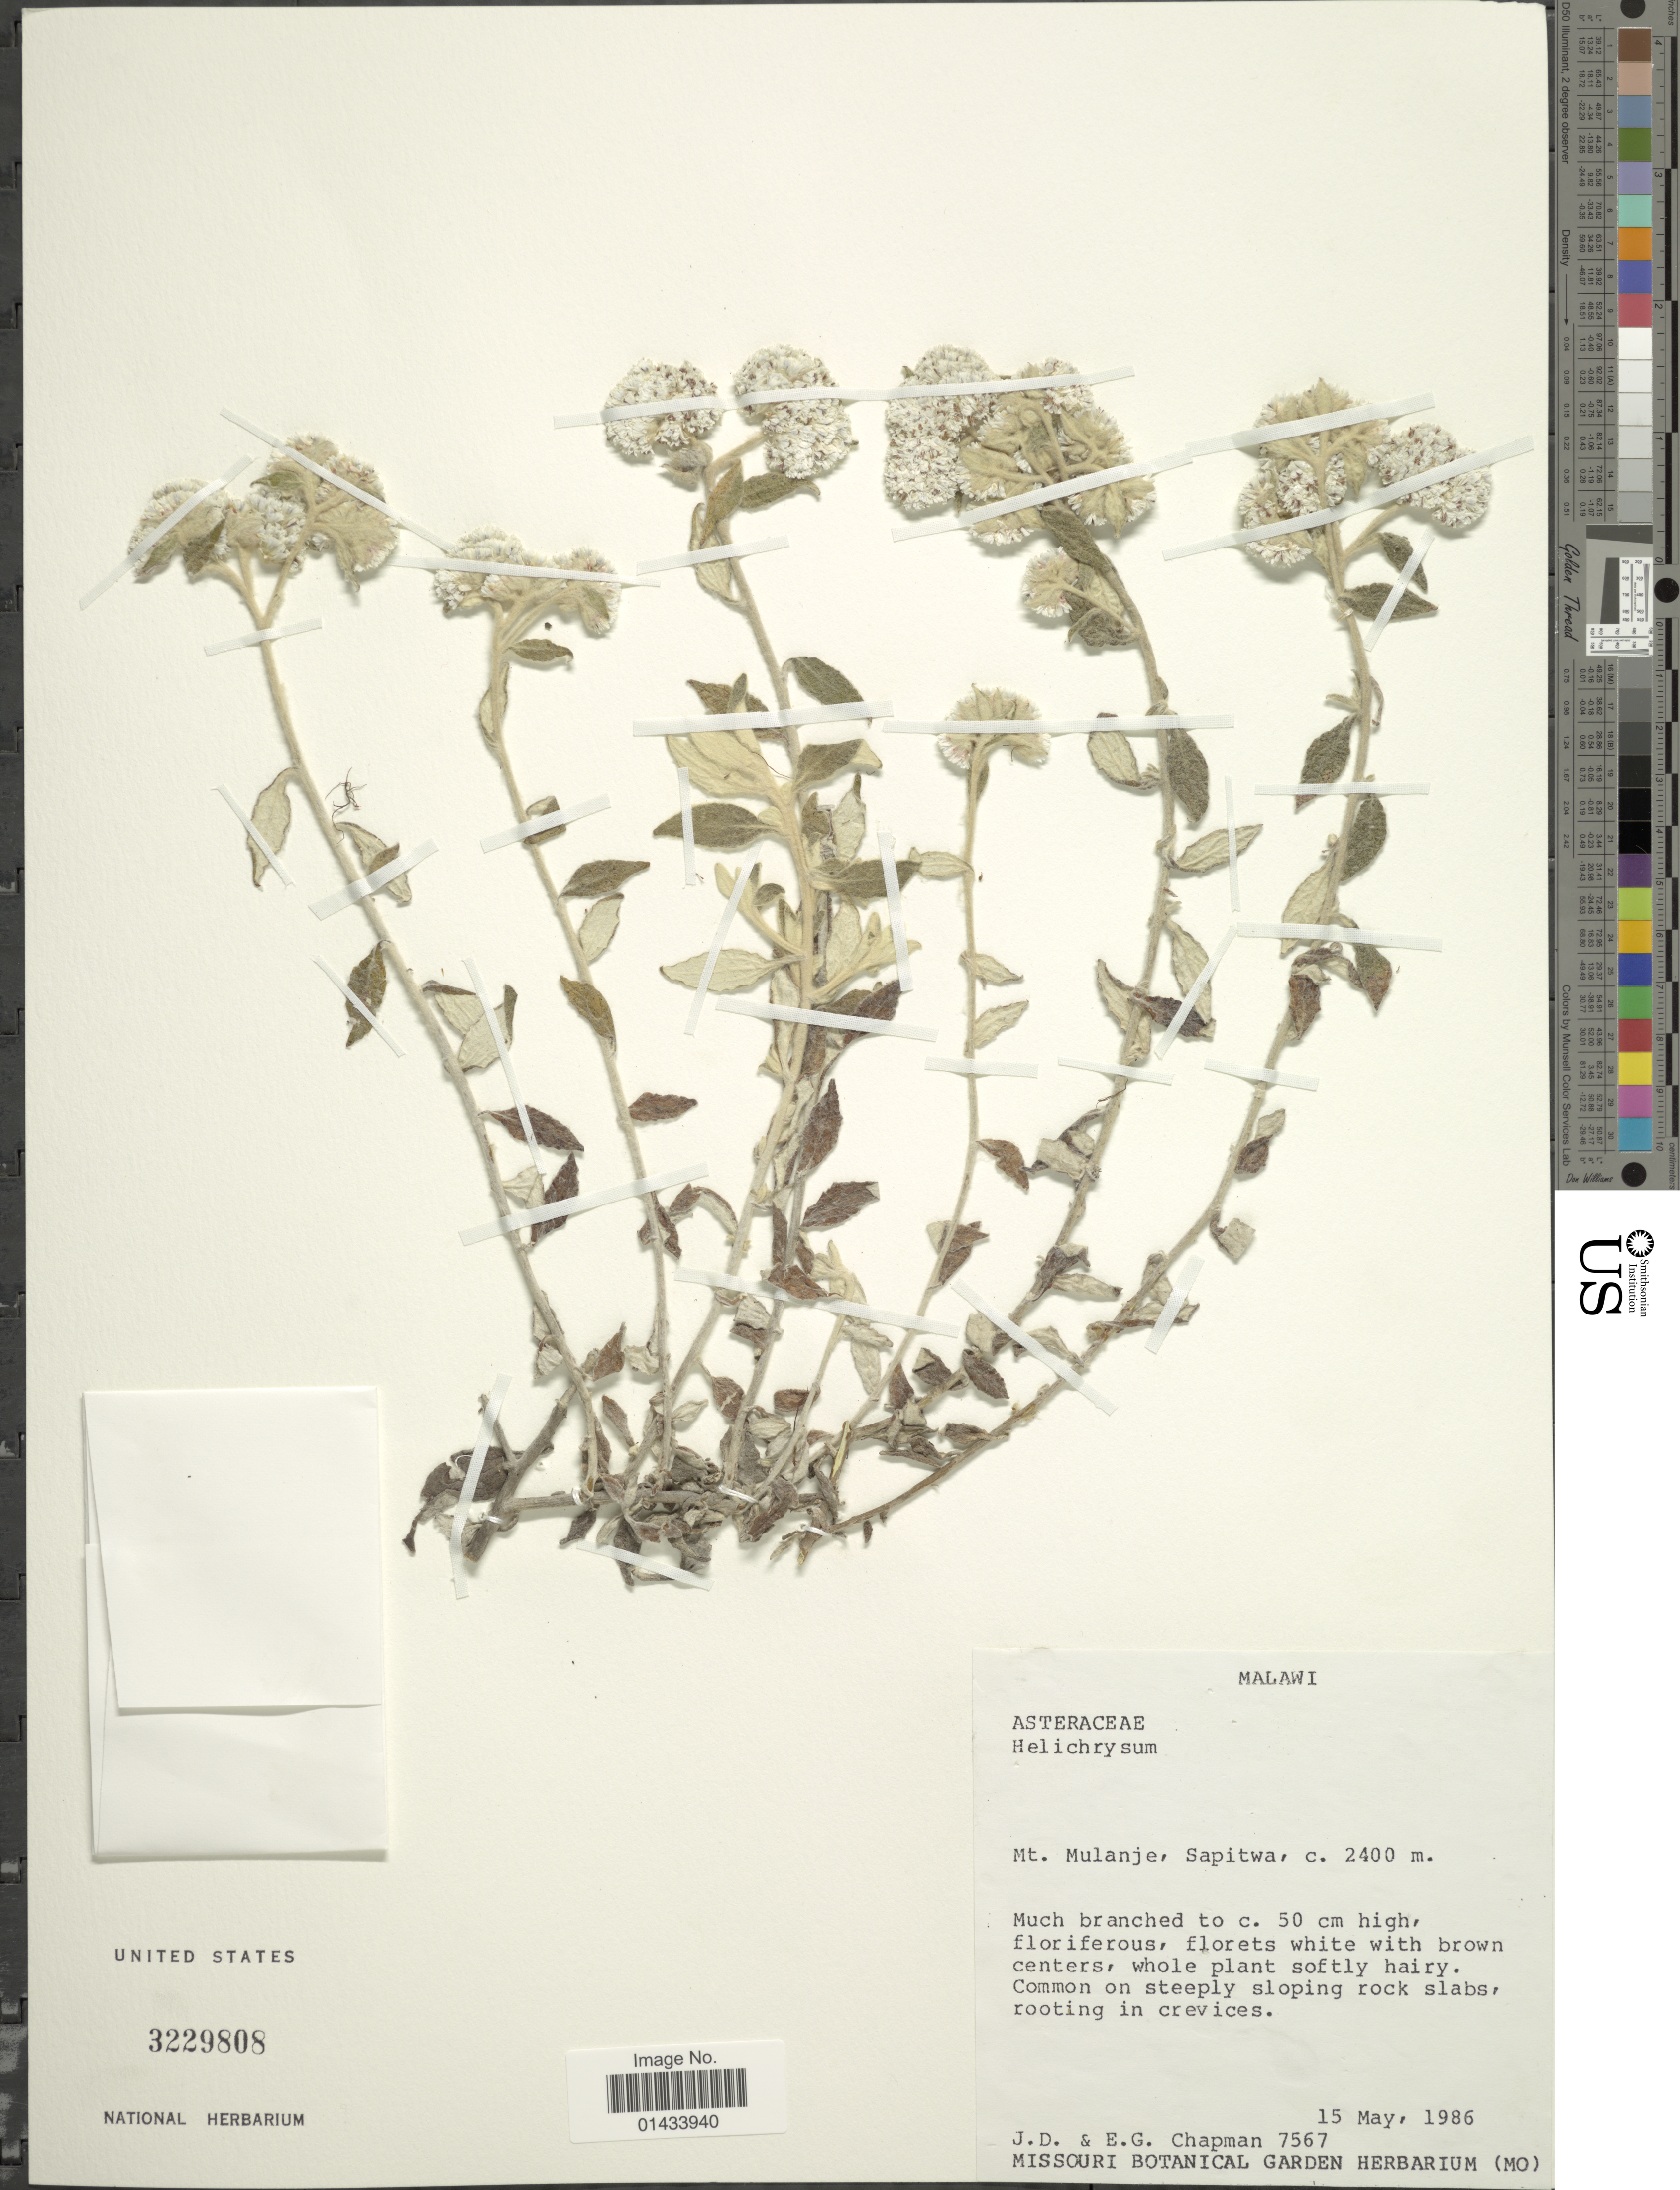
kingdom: Plantae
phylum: Tracheophyta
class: Magnoliopsida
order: Asterales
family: Asteraceae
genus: Helichrysum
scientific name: Helichrysum sp.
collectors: J. D. Chapman & E. G. Chapman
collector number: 7567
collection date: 1986-05-15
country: Malawi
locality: Mt. Milake, Sapitwa, common on steeply sloping rock slabs, rooting in crevices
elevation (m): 2400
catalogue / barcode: US 3229808